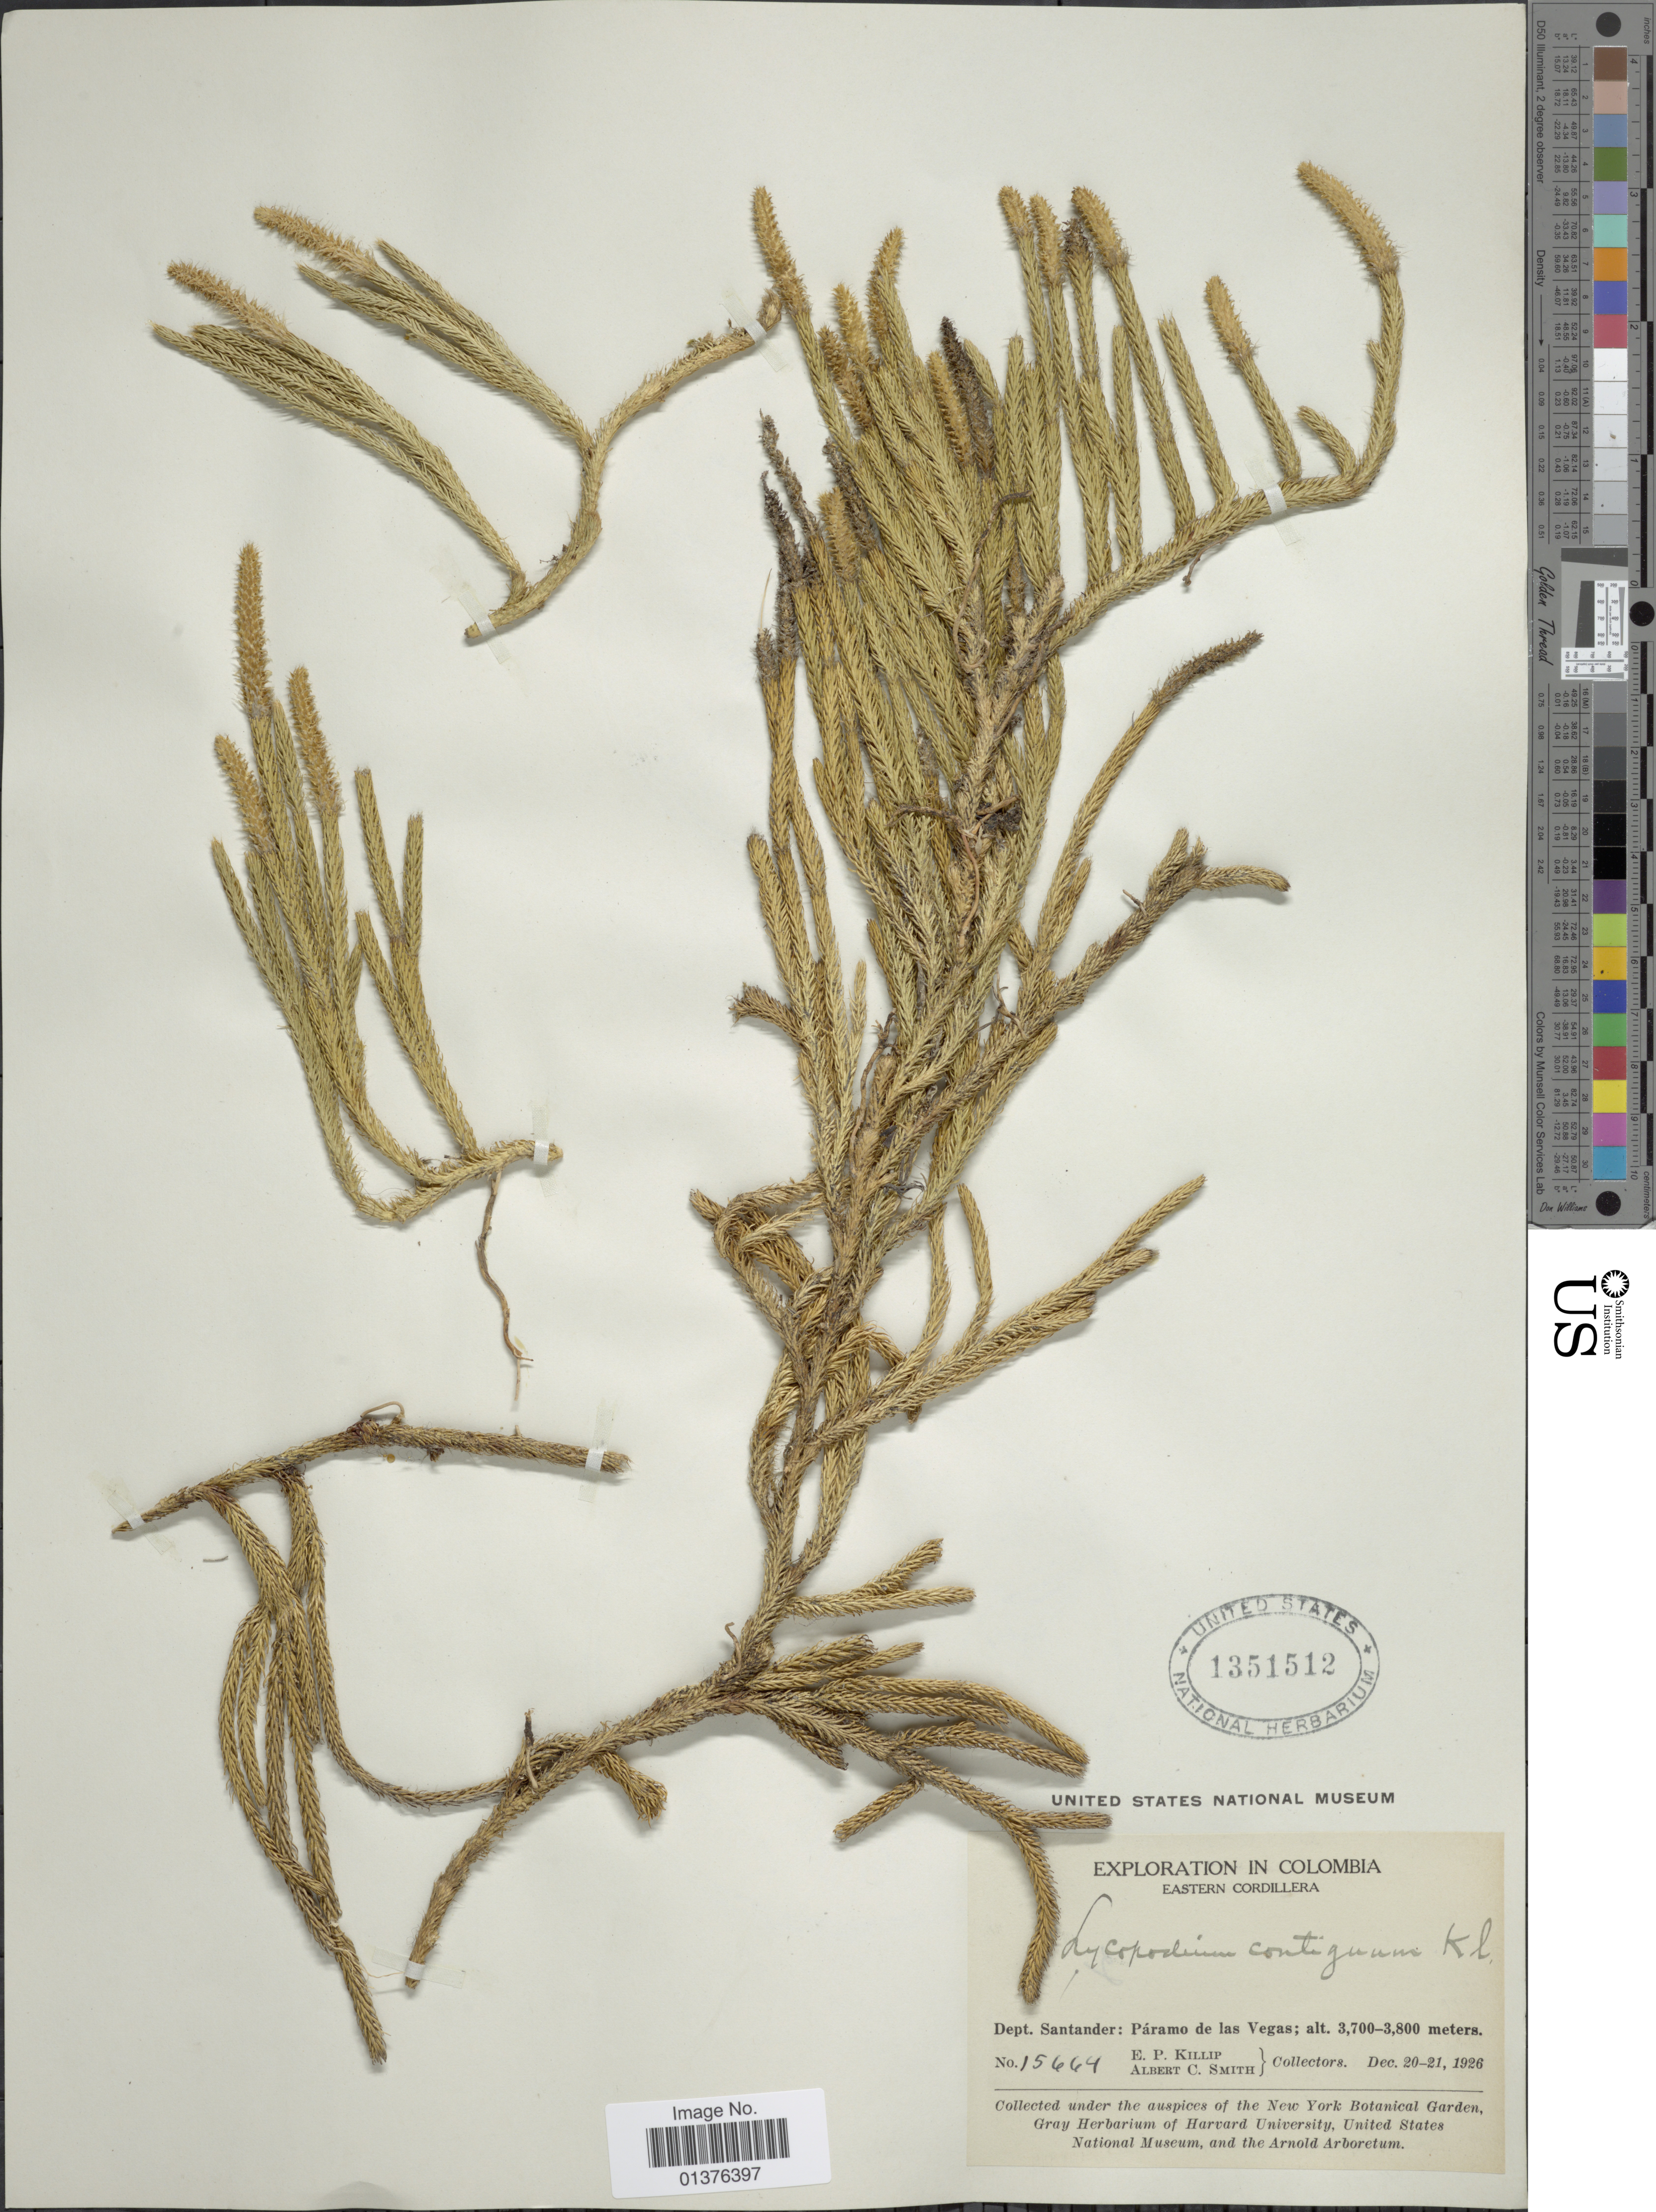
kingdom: Plantae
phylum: Tracheophyta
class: Lycopodiopsida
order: Lycopodiales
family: Lycopodiaceae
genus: Lycopodium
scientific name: Lycopodium clavatum subsp. contiguum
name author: (Klotzsch) B. Øllg.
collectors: E. P. Killip & A. C. Smith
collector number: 15664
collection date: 1926-12-20/1926-12-21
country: Colombia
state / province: Santander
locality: Páramo de Las Vegas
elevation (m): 3700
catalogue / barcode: US 1351512